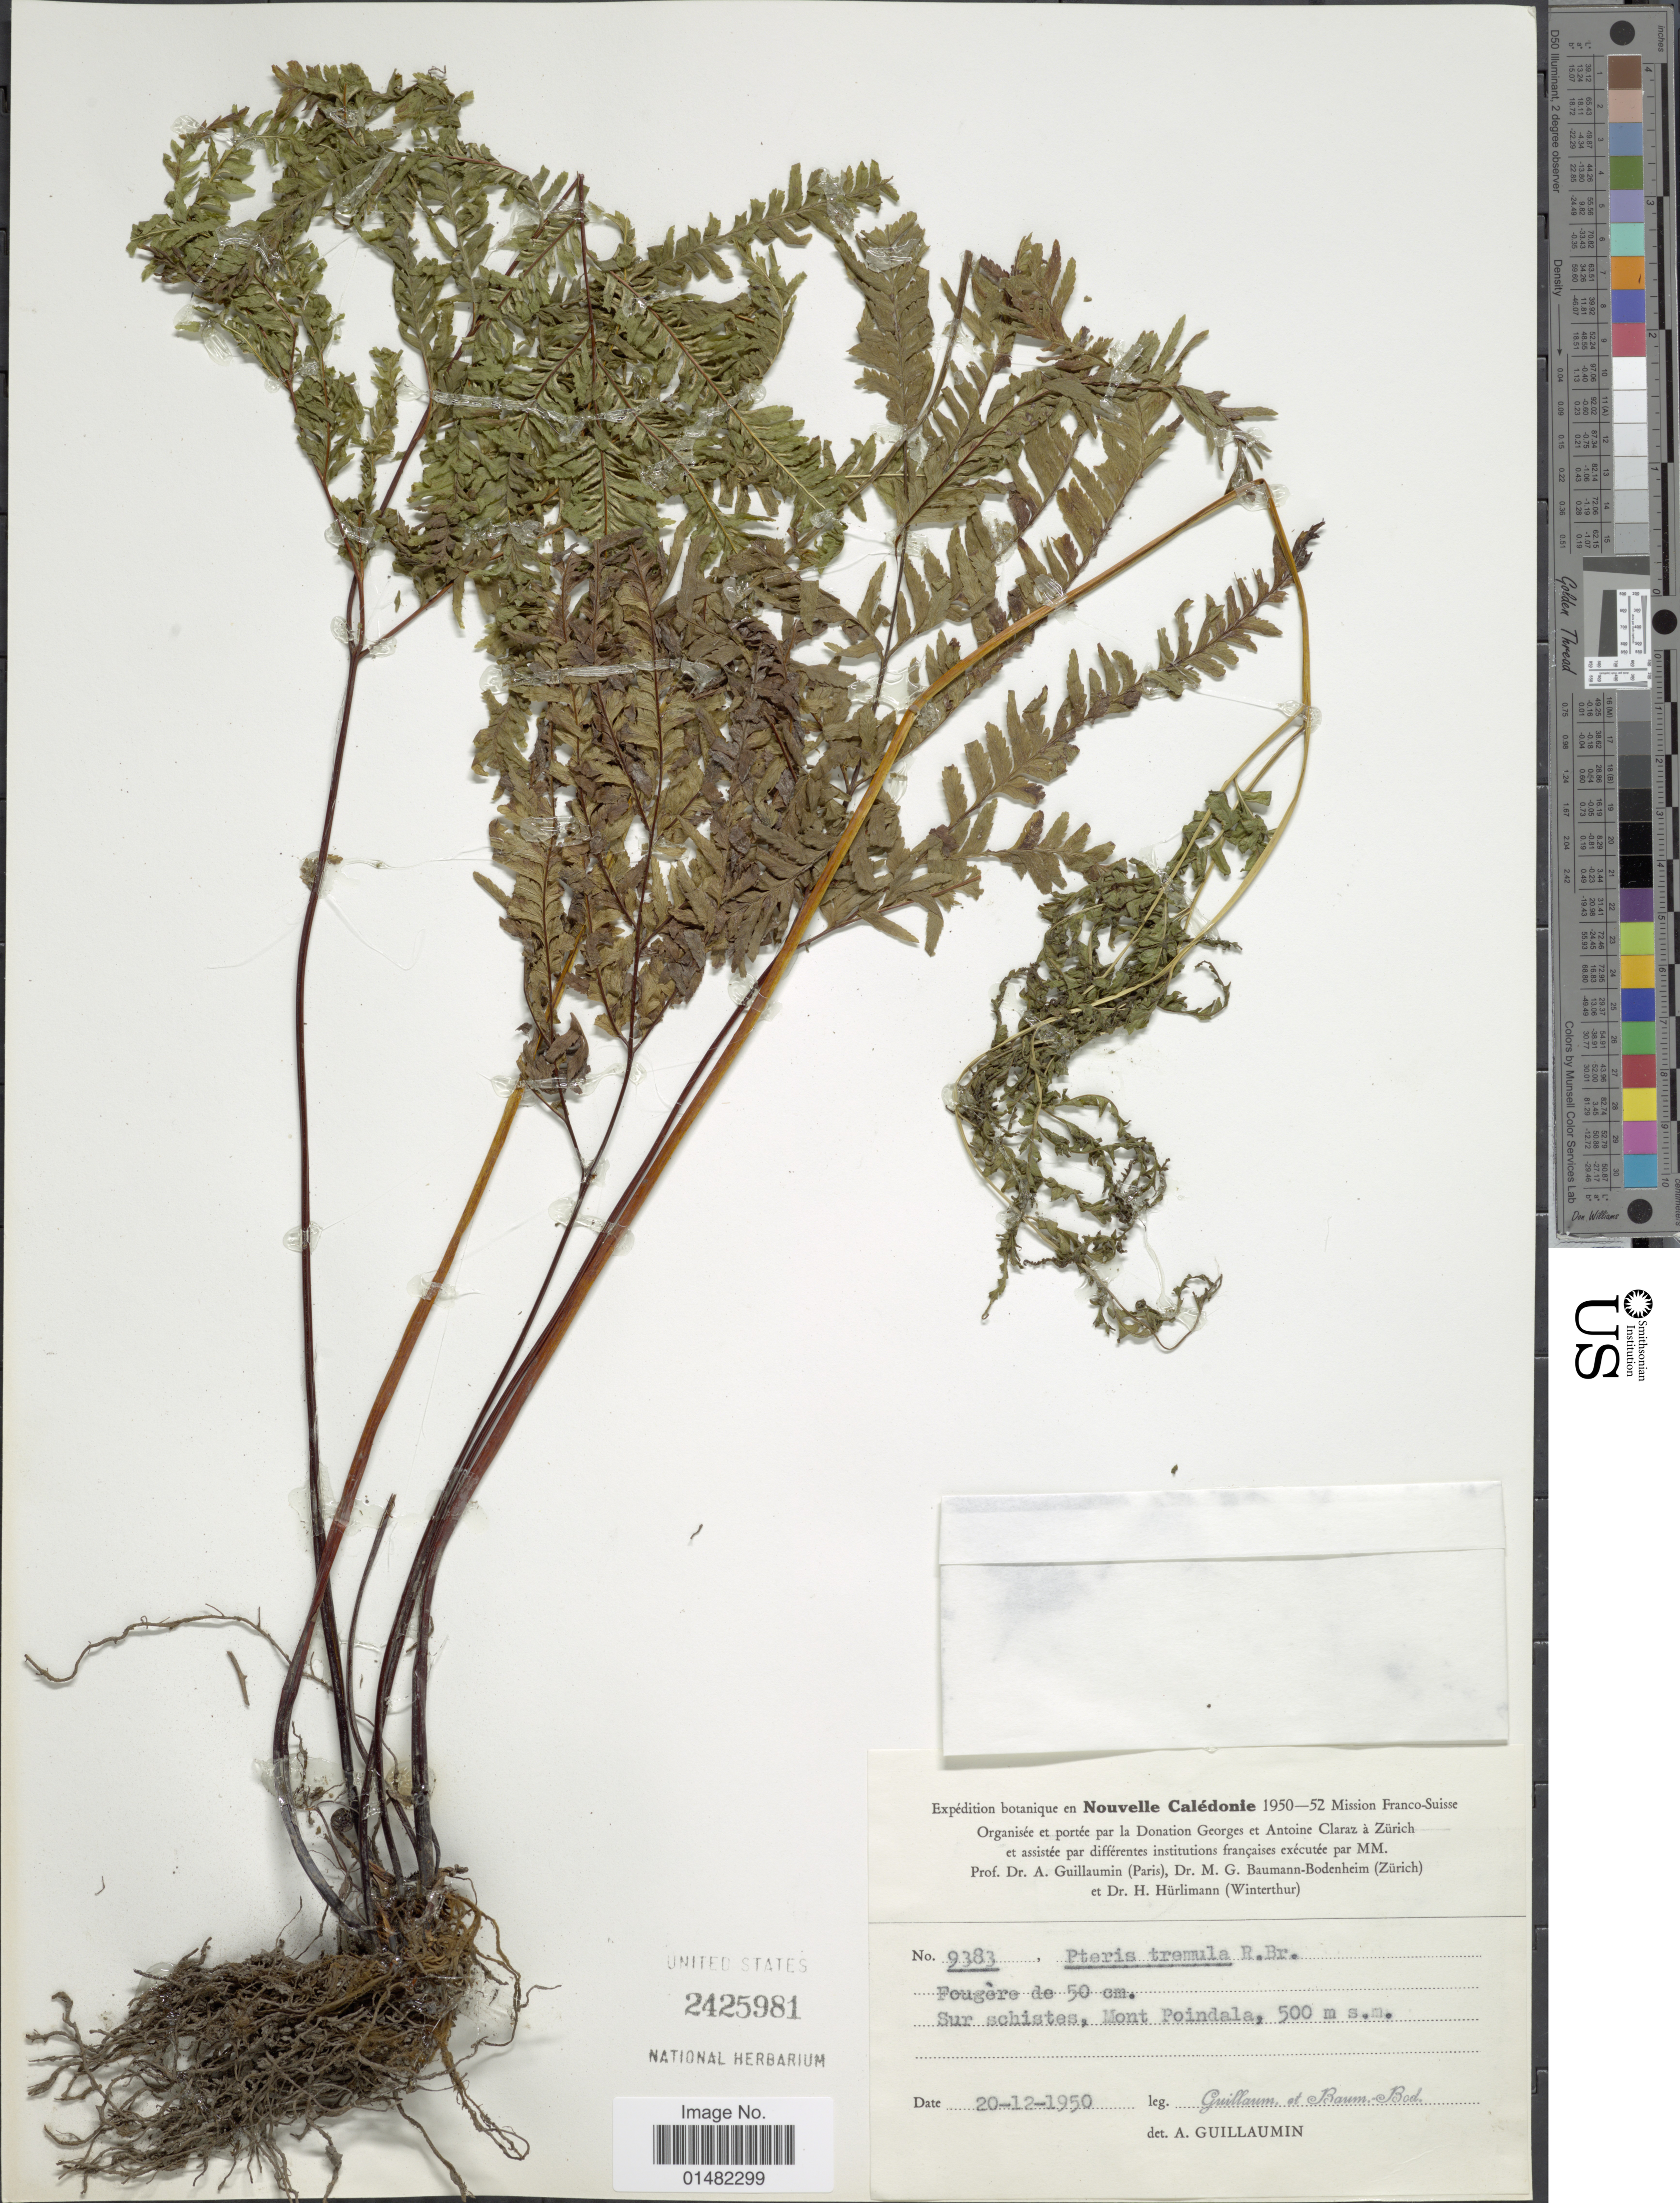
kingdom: Plantae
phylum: Tracheophyta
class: Polypodiopsida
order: Polypodiales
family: Pteridaceae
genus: Pteris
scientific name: Pteris novae-caledoniae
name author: Hook.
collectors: A. Guillaumin & M. G. Baumann-Bodenheim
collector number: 9383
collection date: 1950-12-20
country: New Caledonia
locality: Sur schistas, Mont Poindala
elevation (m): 500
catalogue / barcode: US 2425981